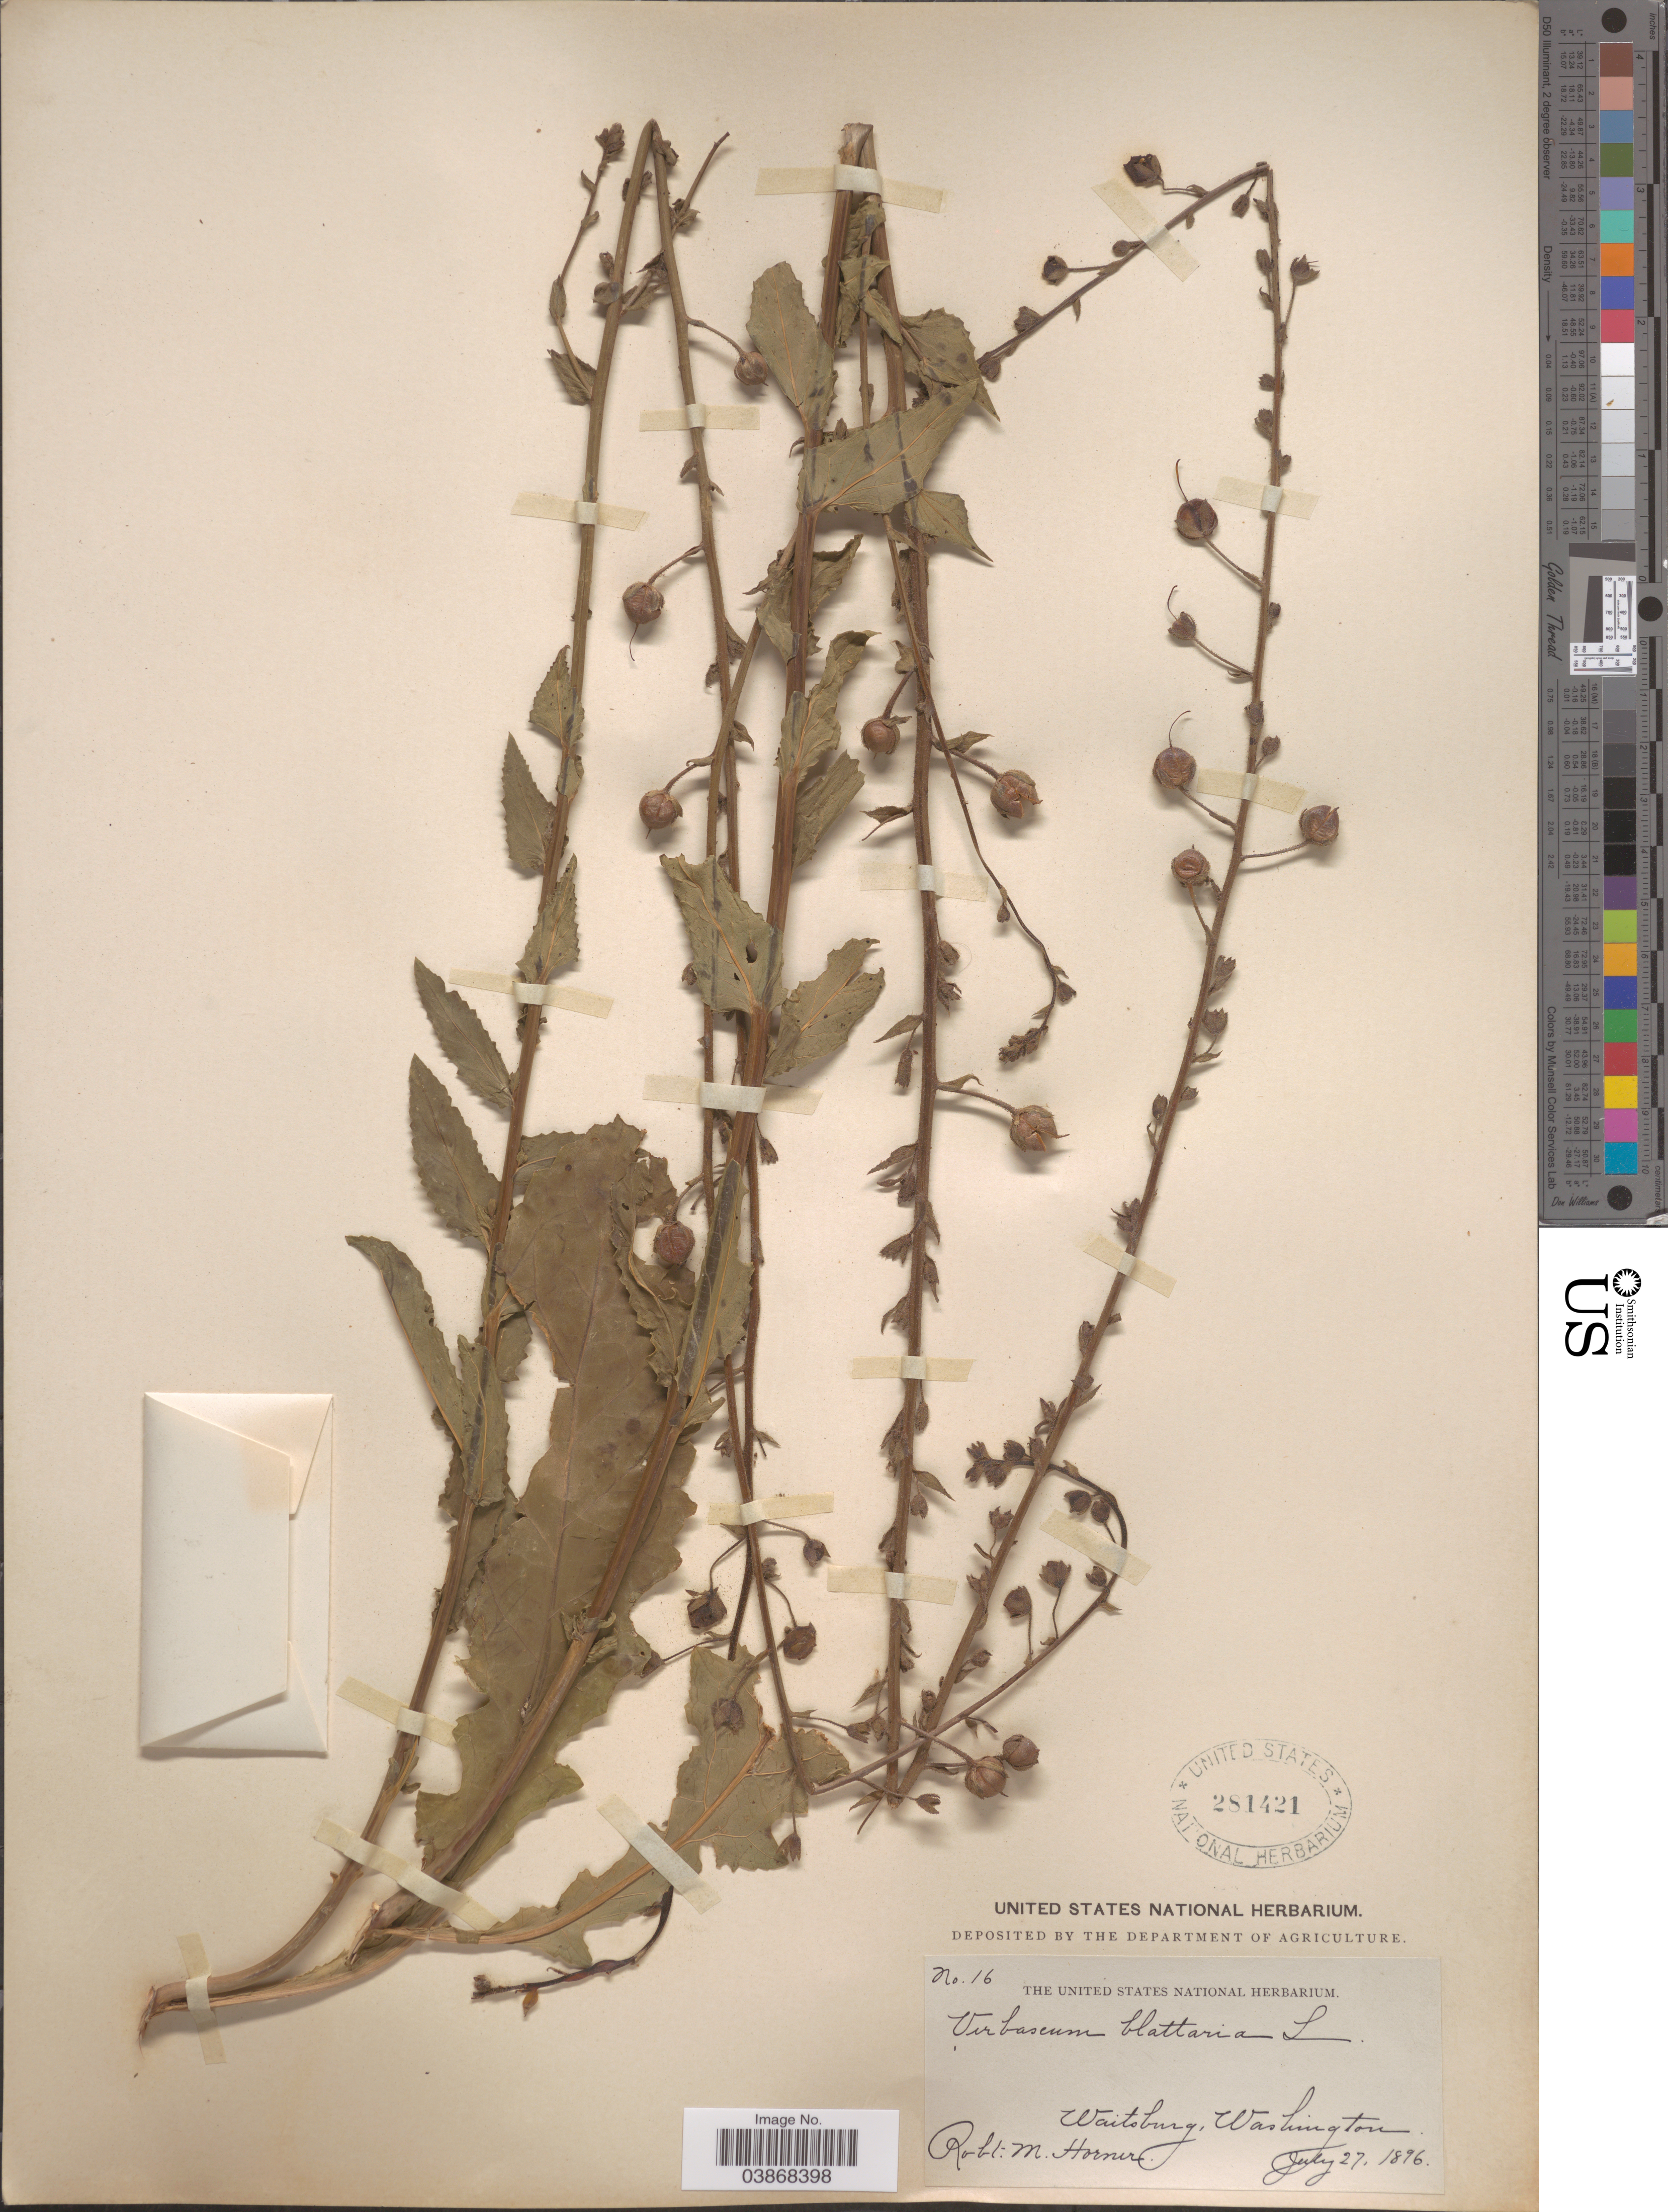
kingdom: Plantae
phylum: Tracheophyta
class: Magnoliopsida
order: Lamiales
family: Scrophulariaceae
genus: Verbascum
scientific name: Verbascum blattaria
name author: L.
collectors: R. Horner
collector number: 16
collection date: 1896-07-27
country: United States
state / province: Washington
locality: Waitsburg.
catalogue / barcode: US 281421